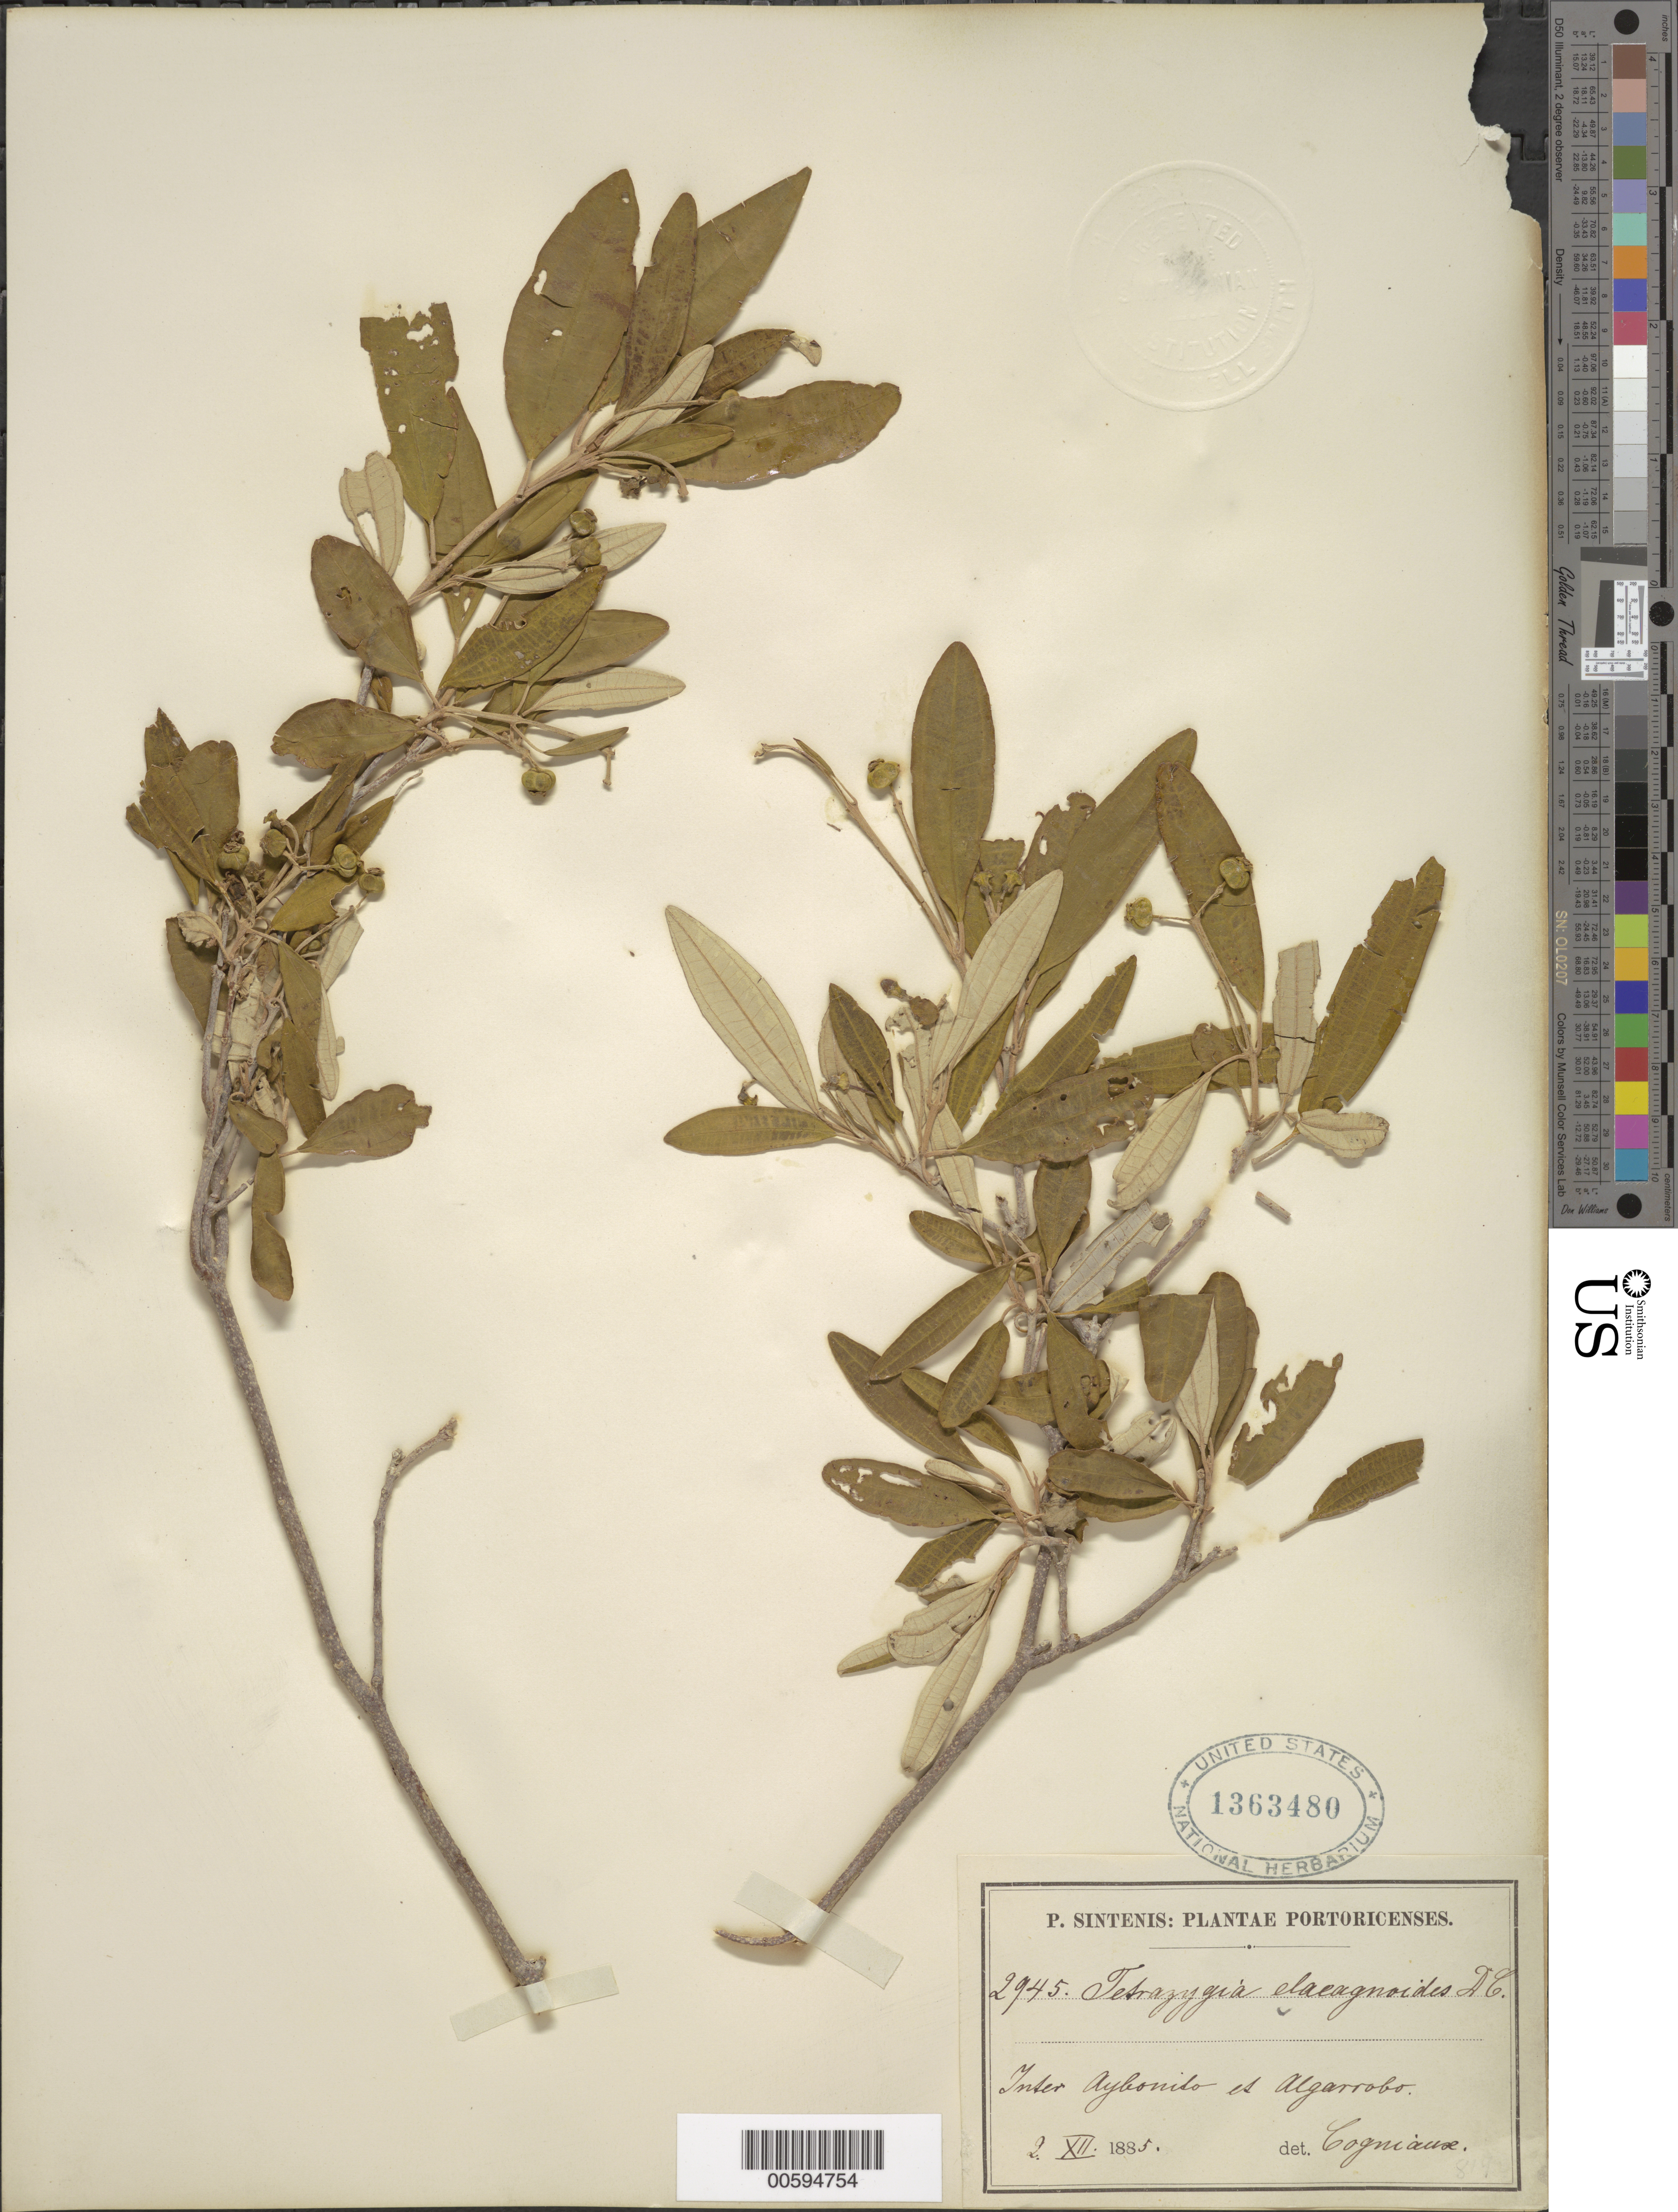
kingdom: Plantae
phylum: Tracheophyta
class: Magnoliopsida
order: Myrtales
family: Melastomataceae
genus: Miconia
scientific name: Miconia elaeagnoides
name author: (Sw.) Griseb.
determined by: Judd, Walter S.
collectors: P. Sintenis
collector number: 2945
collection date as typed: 02 Dec 1885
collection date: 1885-12-02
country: Puerto Rico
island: Greater Antilles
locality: Inter Aybonito et Algarrobo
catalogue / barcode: US 1363480